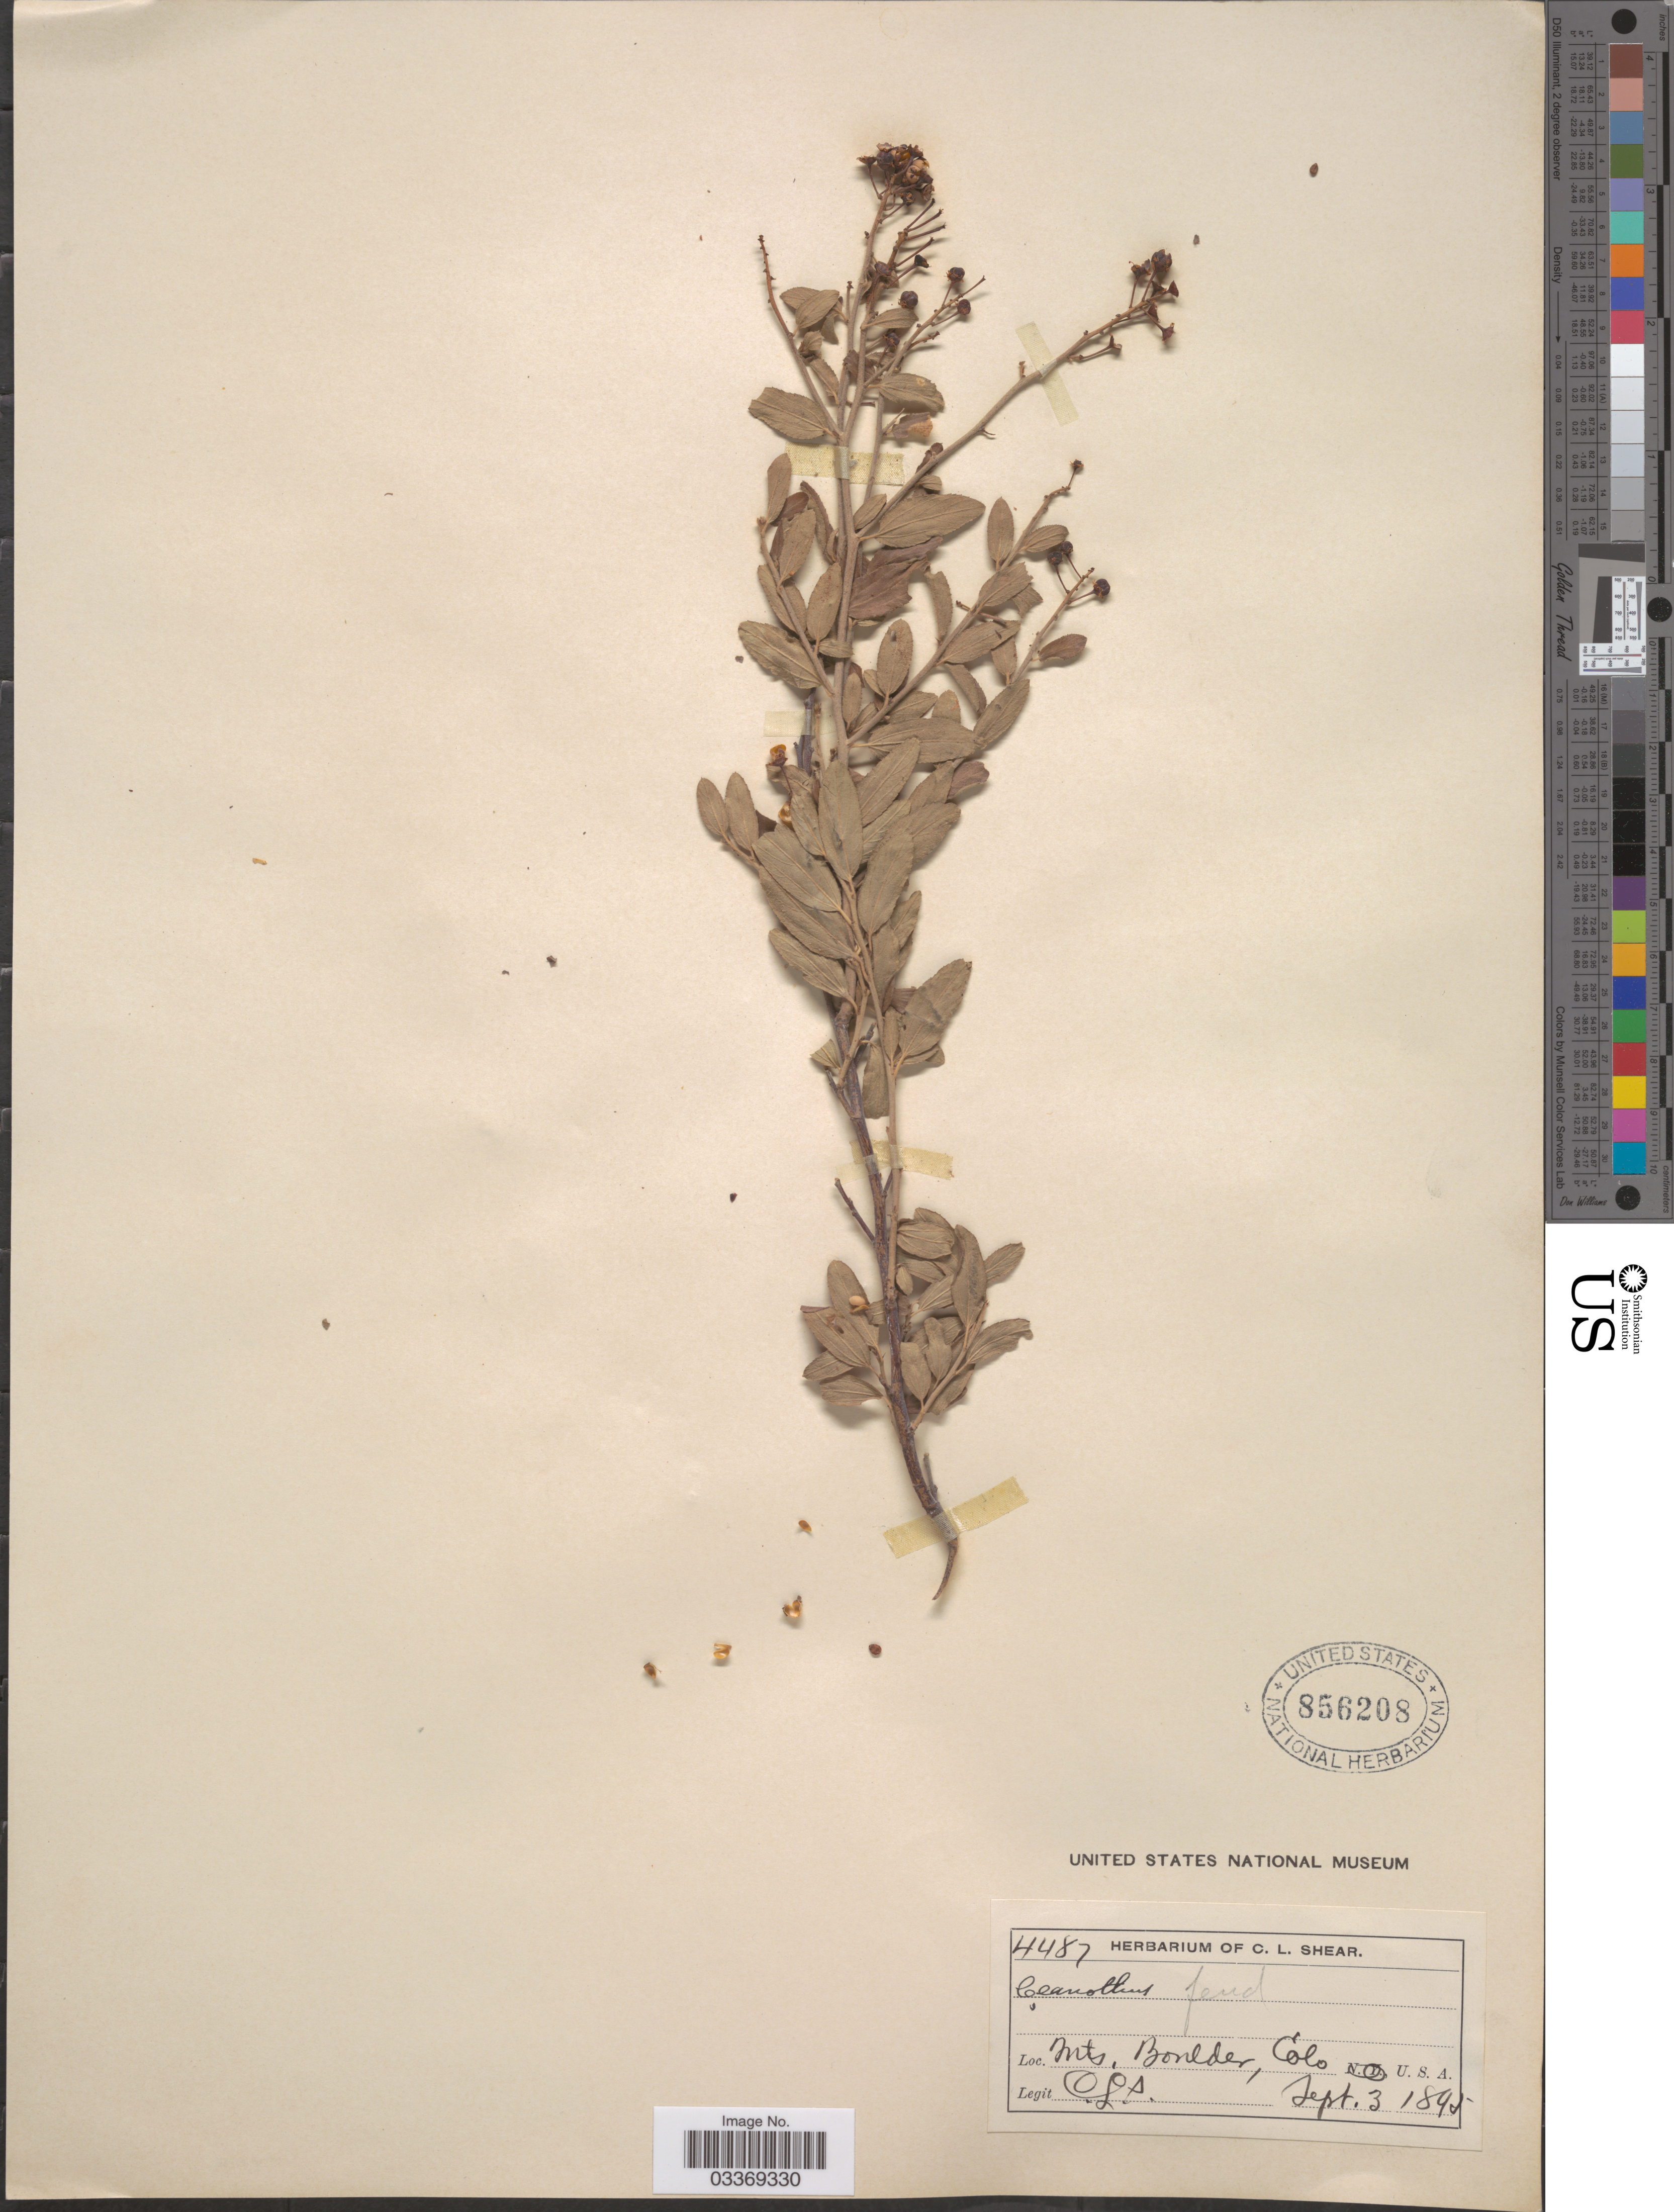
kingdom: Plantae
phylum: Tracheophyta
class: Magnoliopsida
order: Rosales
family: Rhamnaceae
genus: Ceanothus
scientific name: Ceanothus fendleri var. venosus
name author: (A. Gray) Trel.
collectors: C. L. Shear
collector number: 4487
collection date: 1895-09-03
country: United States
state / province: Colorado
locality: Mts. Boulder.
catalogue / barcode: US 856208